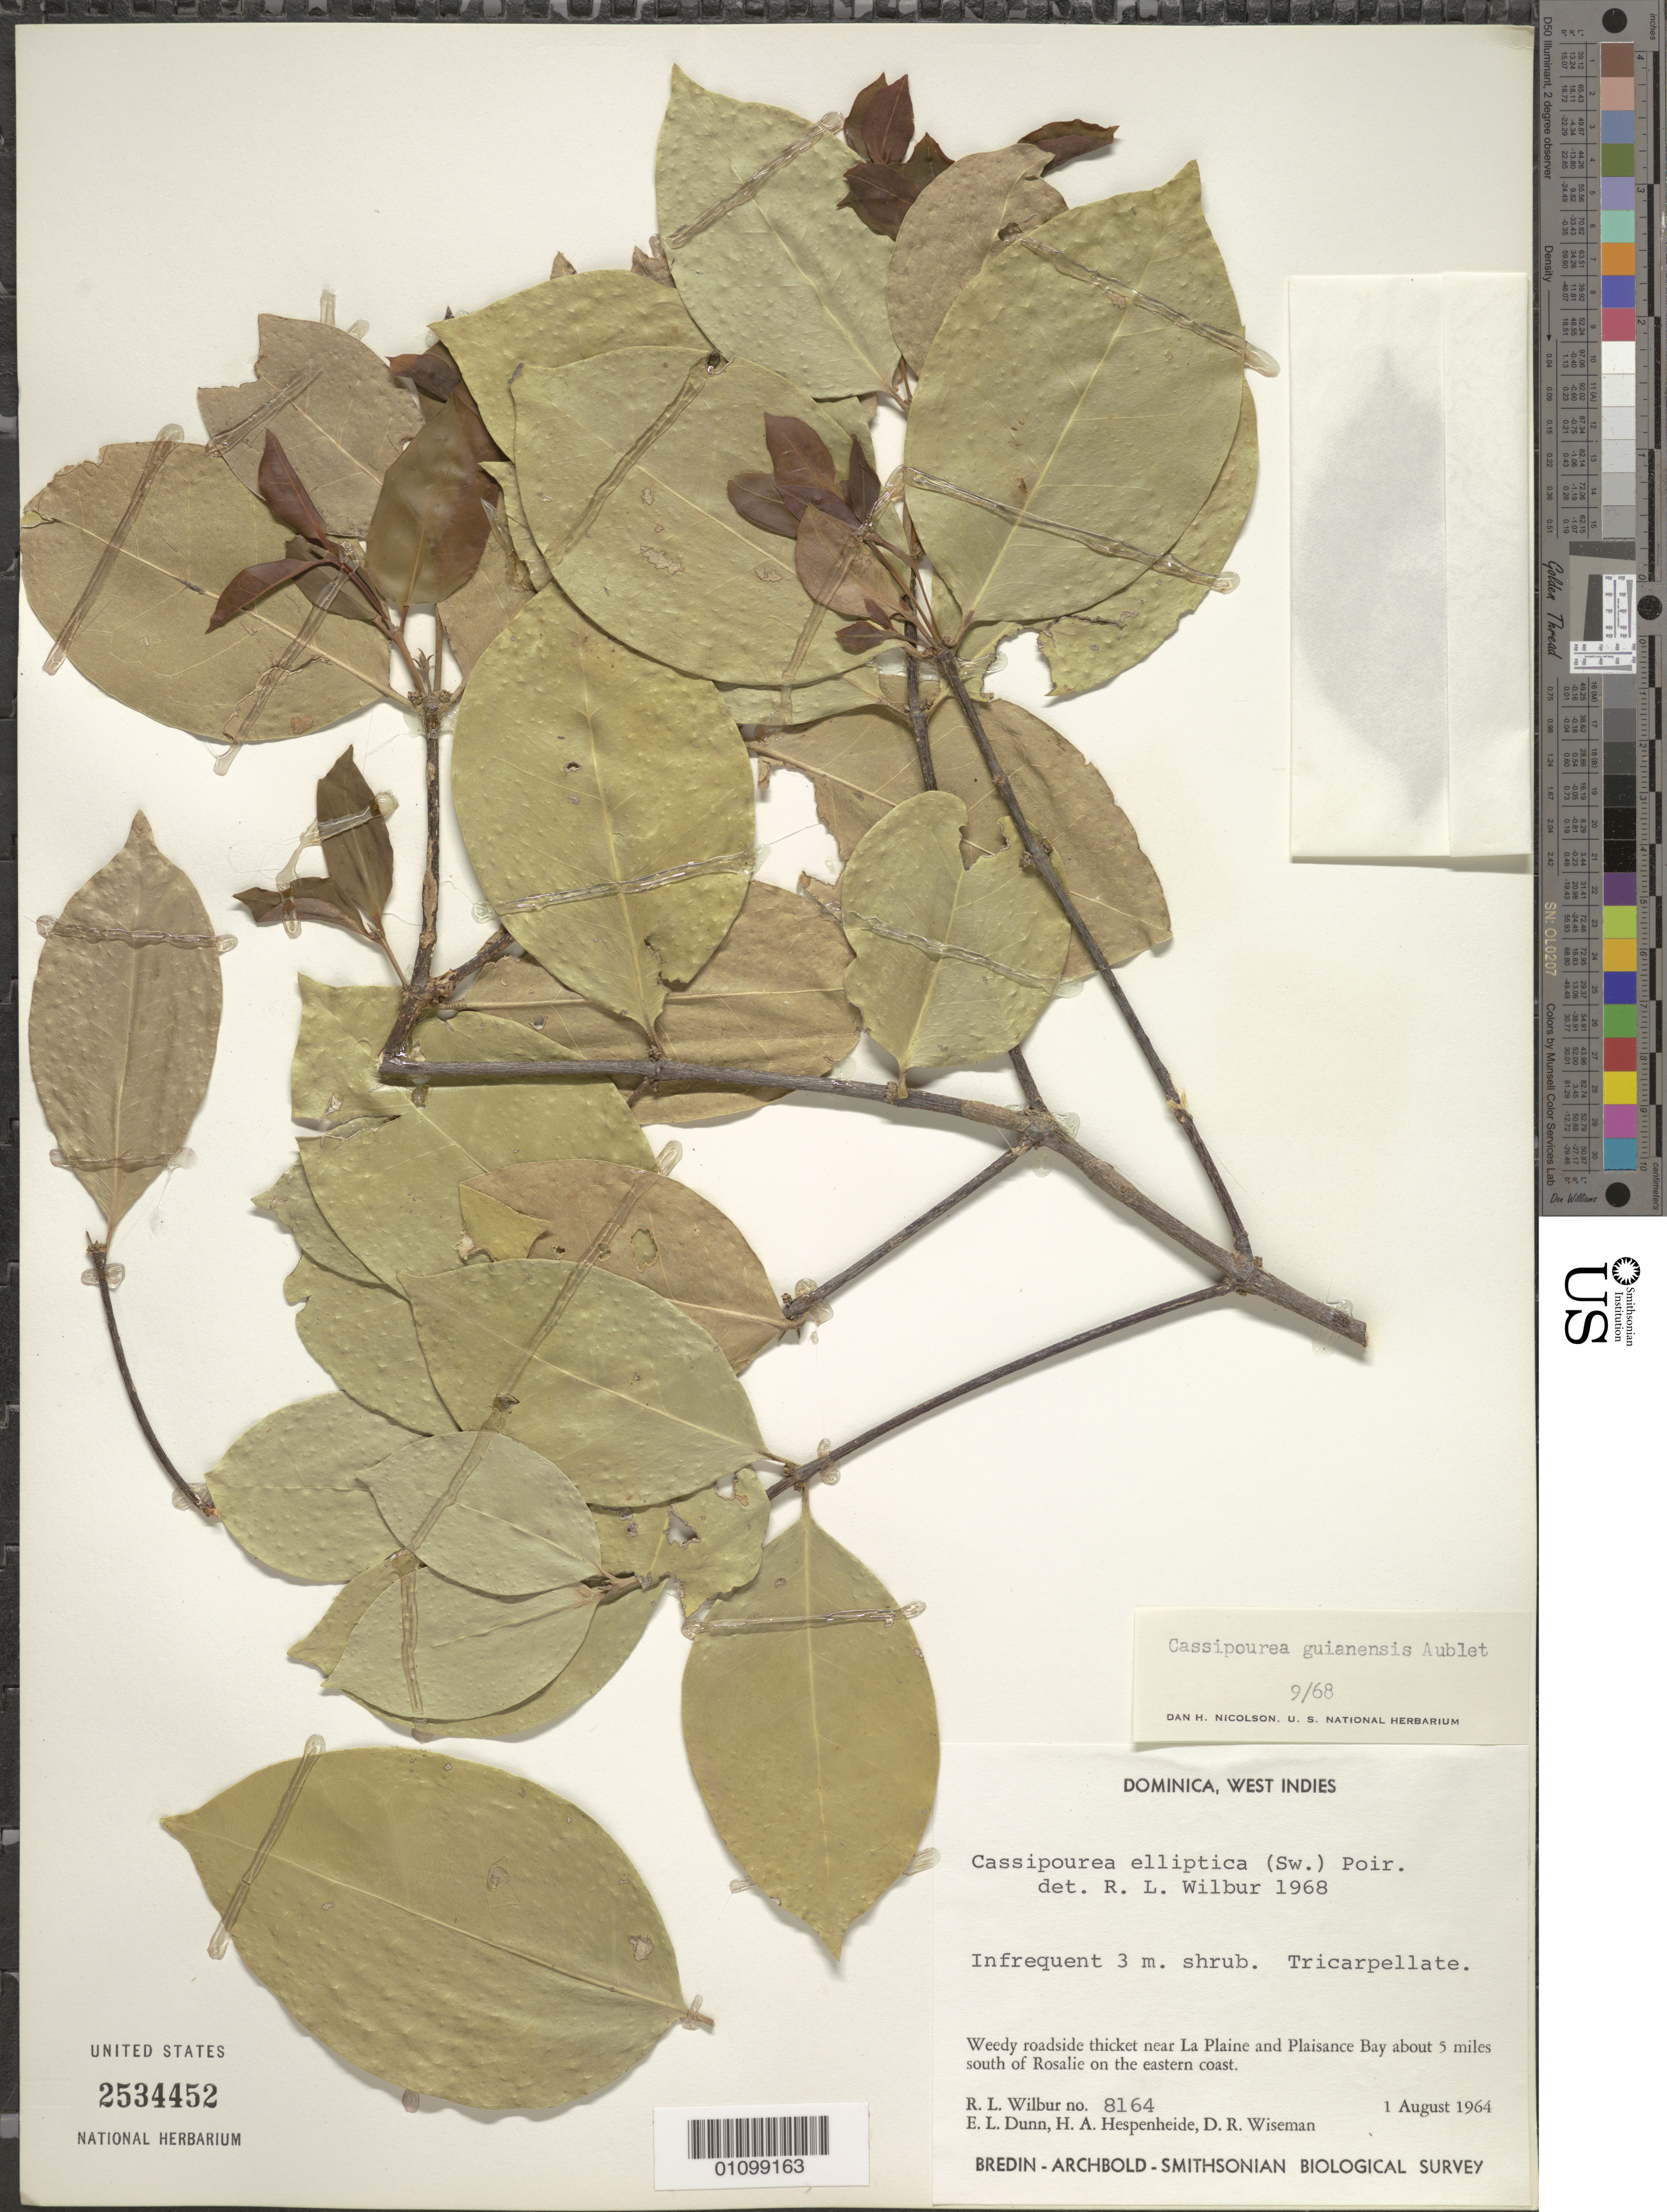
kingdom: Plantae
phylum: Tracheophyta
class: Magnoliopsida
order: Malpighiales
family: Rhizophoraceae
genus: Cassipourea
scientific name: Cassipourea guianensis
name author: Aubl.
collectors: R. L. Wilbur, E. Dunn, H. A. Hespenheide & D. R. Wiseman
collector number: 8164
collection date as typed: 01 Aug 1964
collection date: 1964-08-01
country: Dominica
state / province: St. Patrick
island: Dominica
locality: Weedy roadside thicket near La Plaine and Plaisance Bay about 5 miles S of Roaslie on the E coast.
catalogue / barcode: US 2534452